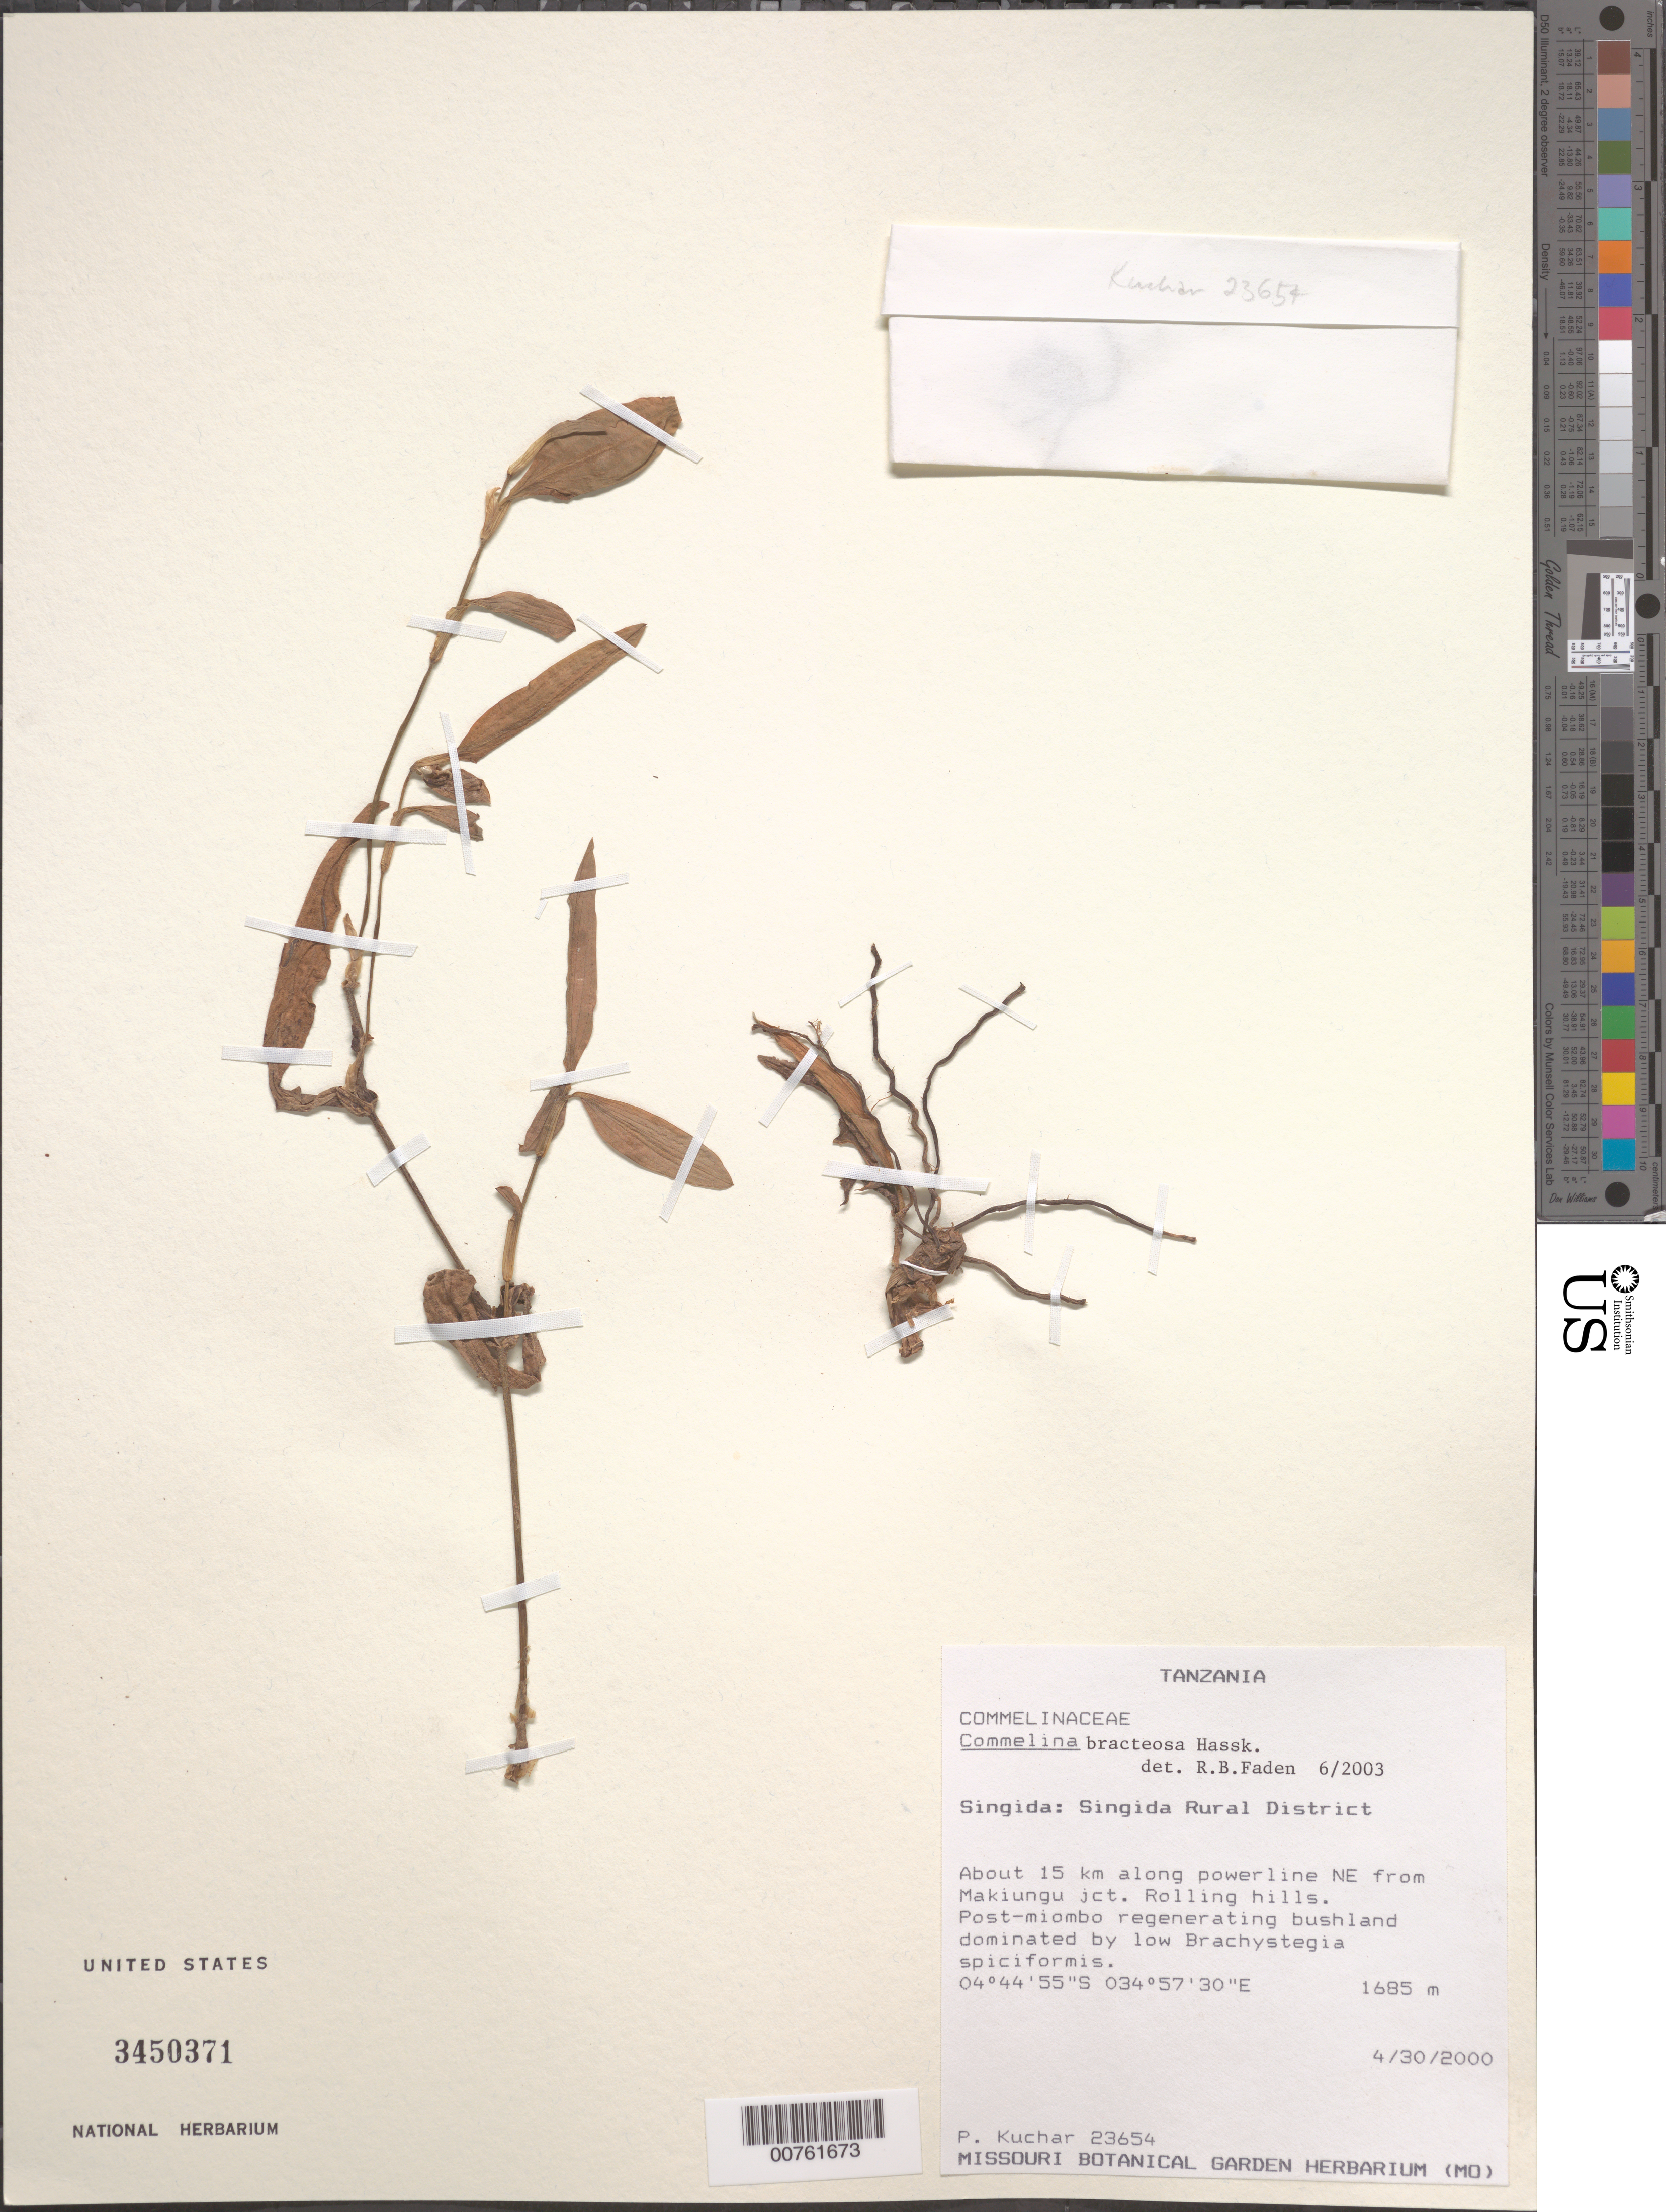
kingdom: Plantae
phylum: Tracheophyta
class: Liliopsida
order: Commelinales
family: Commelinaceae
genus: Commelina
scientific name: Commelina bracteosa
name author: Hassk.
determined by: Faden, Robert B., (US), Smithsonian Institution - National Museum of Natural History (UNITED STATES)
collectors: P. Kuchar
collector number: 23654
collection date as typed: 30 Apr 2000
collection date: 2000-04-30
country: Tanzania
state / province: Singida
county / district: Singida Rural District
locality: About 15 km along powerline NE from Makiungu.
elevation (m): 1685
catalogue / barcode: US 3450371